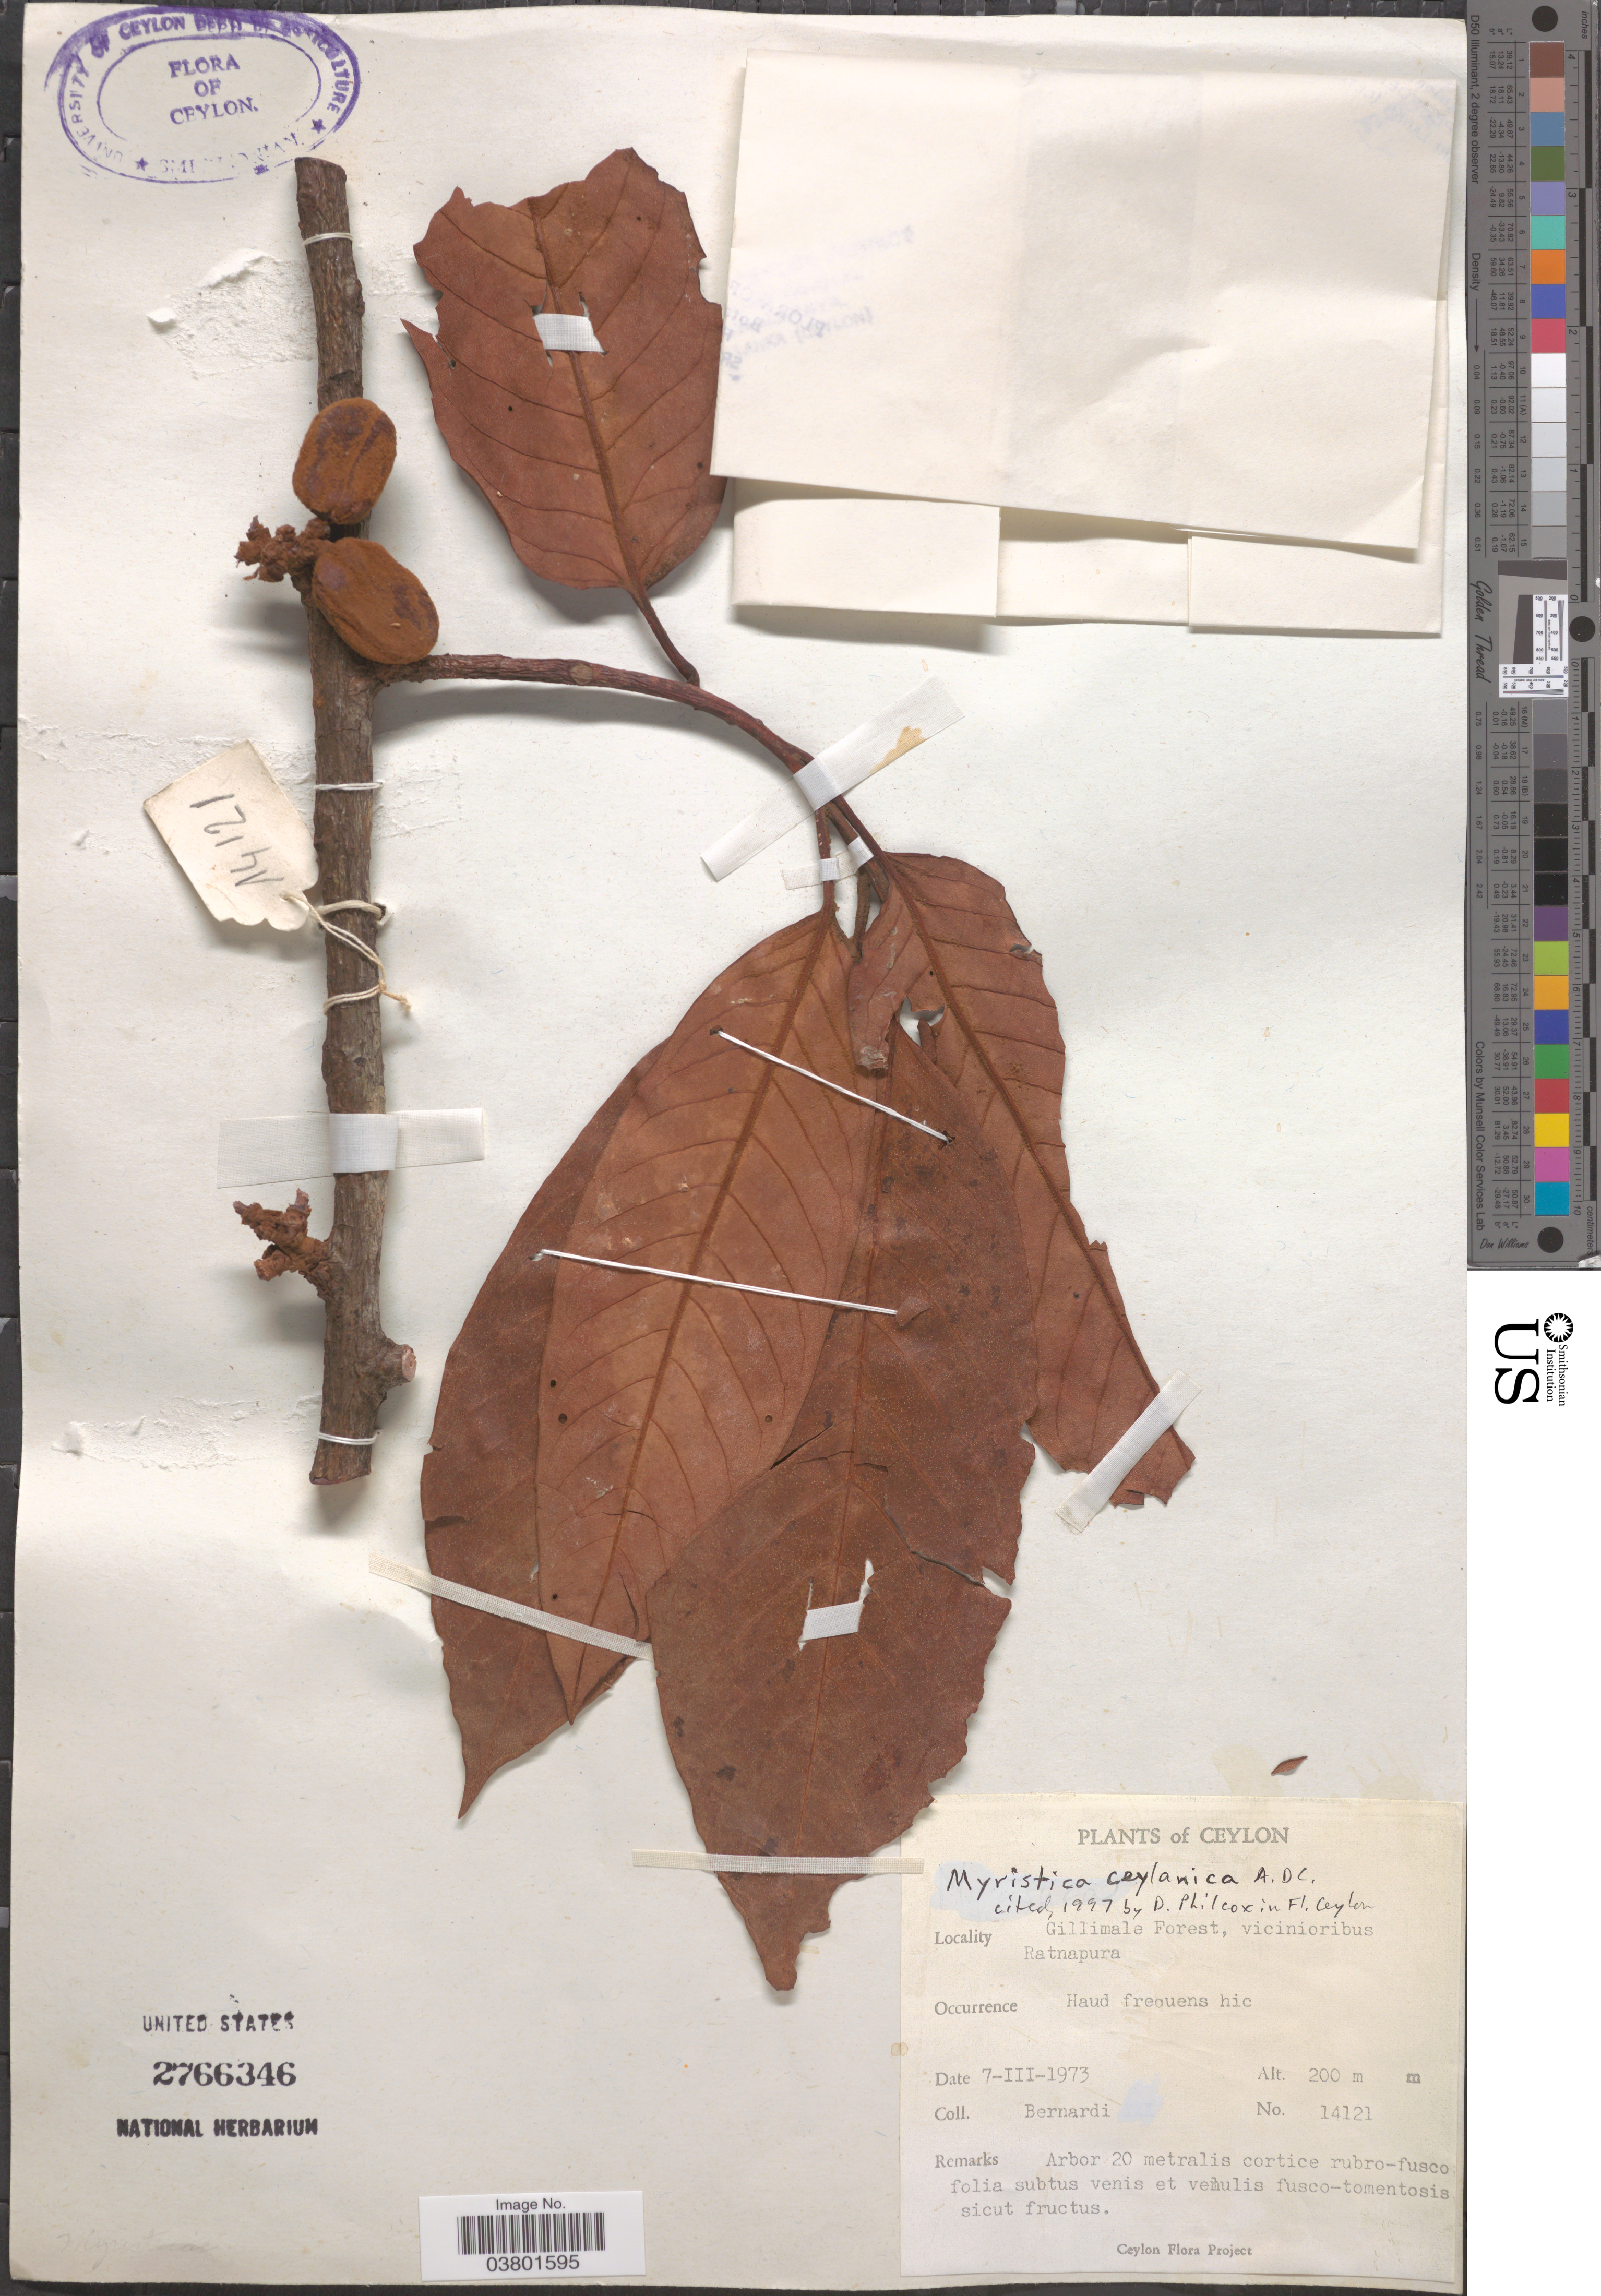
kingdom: Plantae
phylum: Tracheophyta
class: Magnoliopsida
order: Magnoliales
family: Myristicaceae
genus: Myristica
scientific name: Myristica ceylanica var. ceylanica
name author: A. DC.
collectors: Bernardi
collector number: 14121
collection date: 1973-03-07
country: Sri Lanka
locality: Ceylon. Gillimale Forest, vicinioribus Ratnapura.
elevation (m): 200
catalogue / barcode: US 2766346